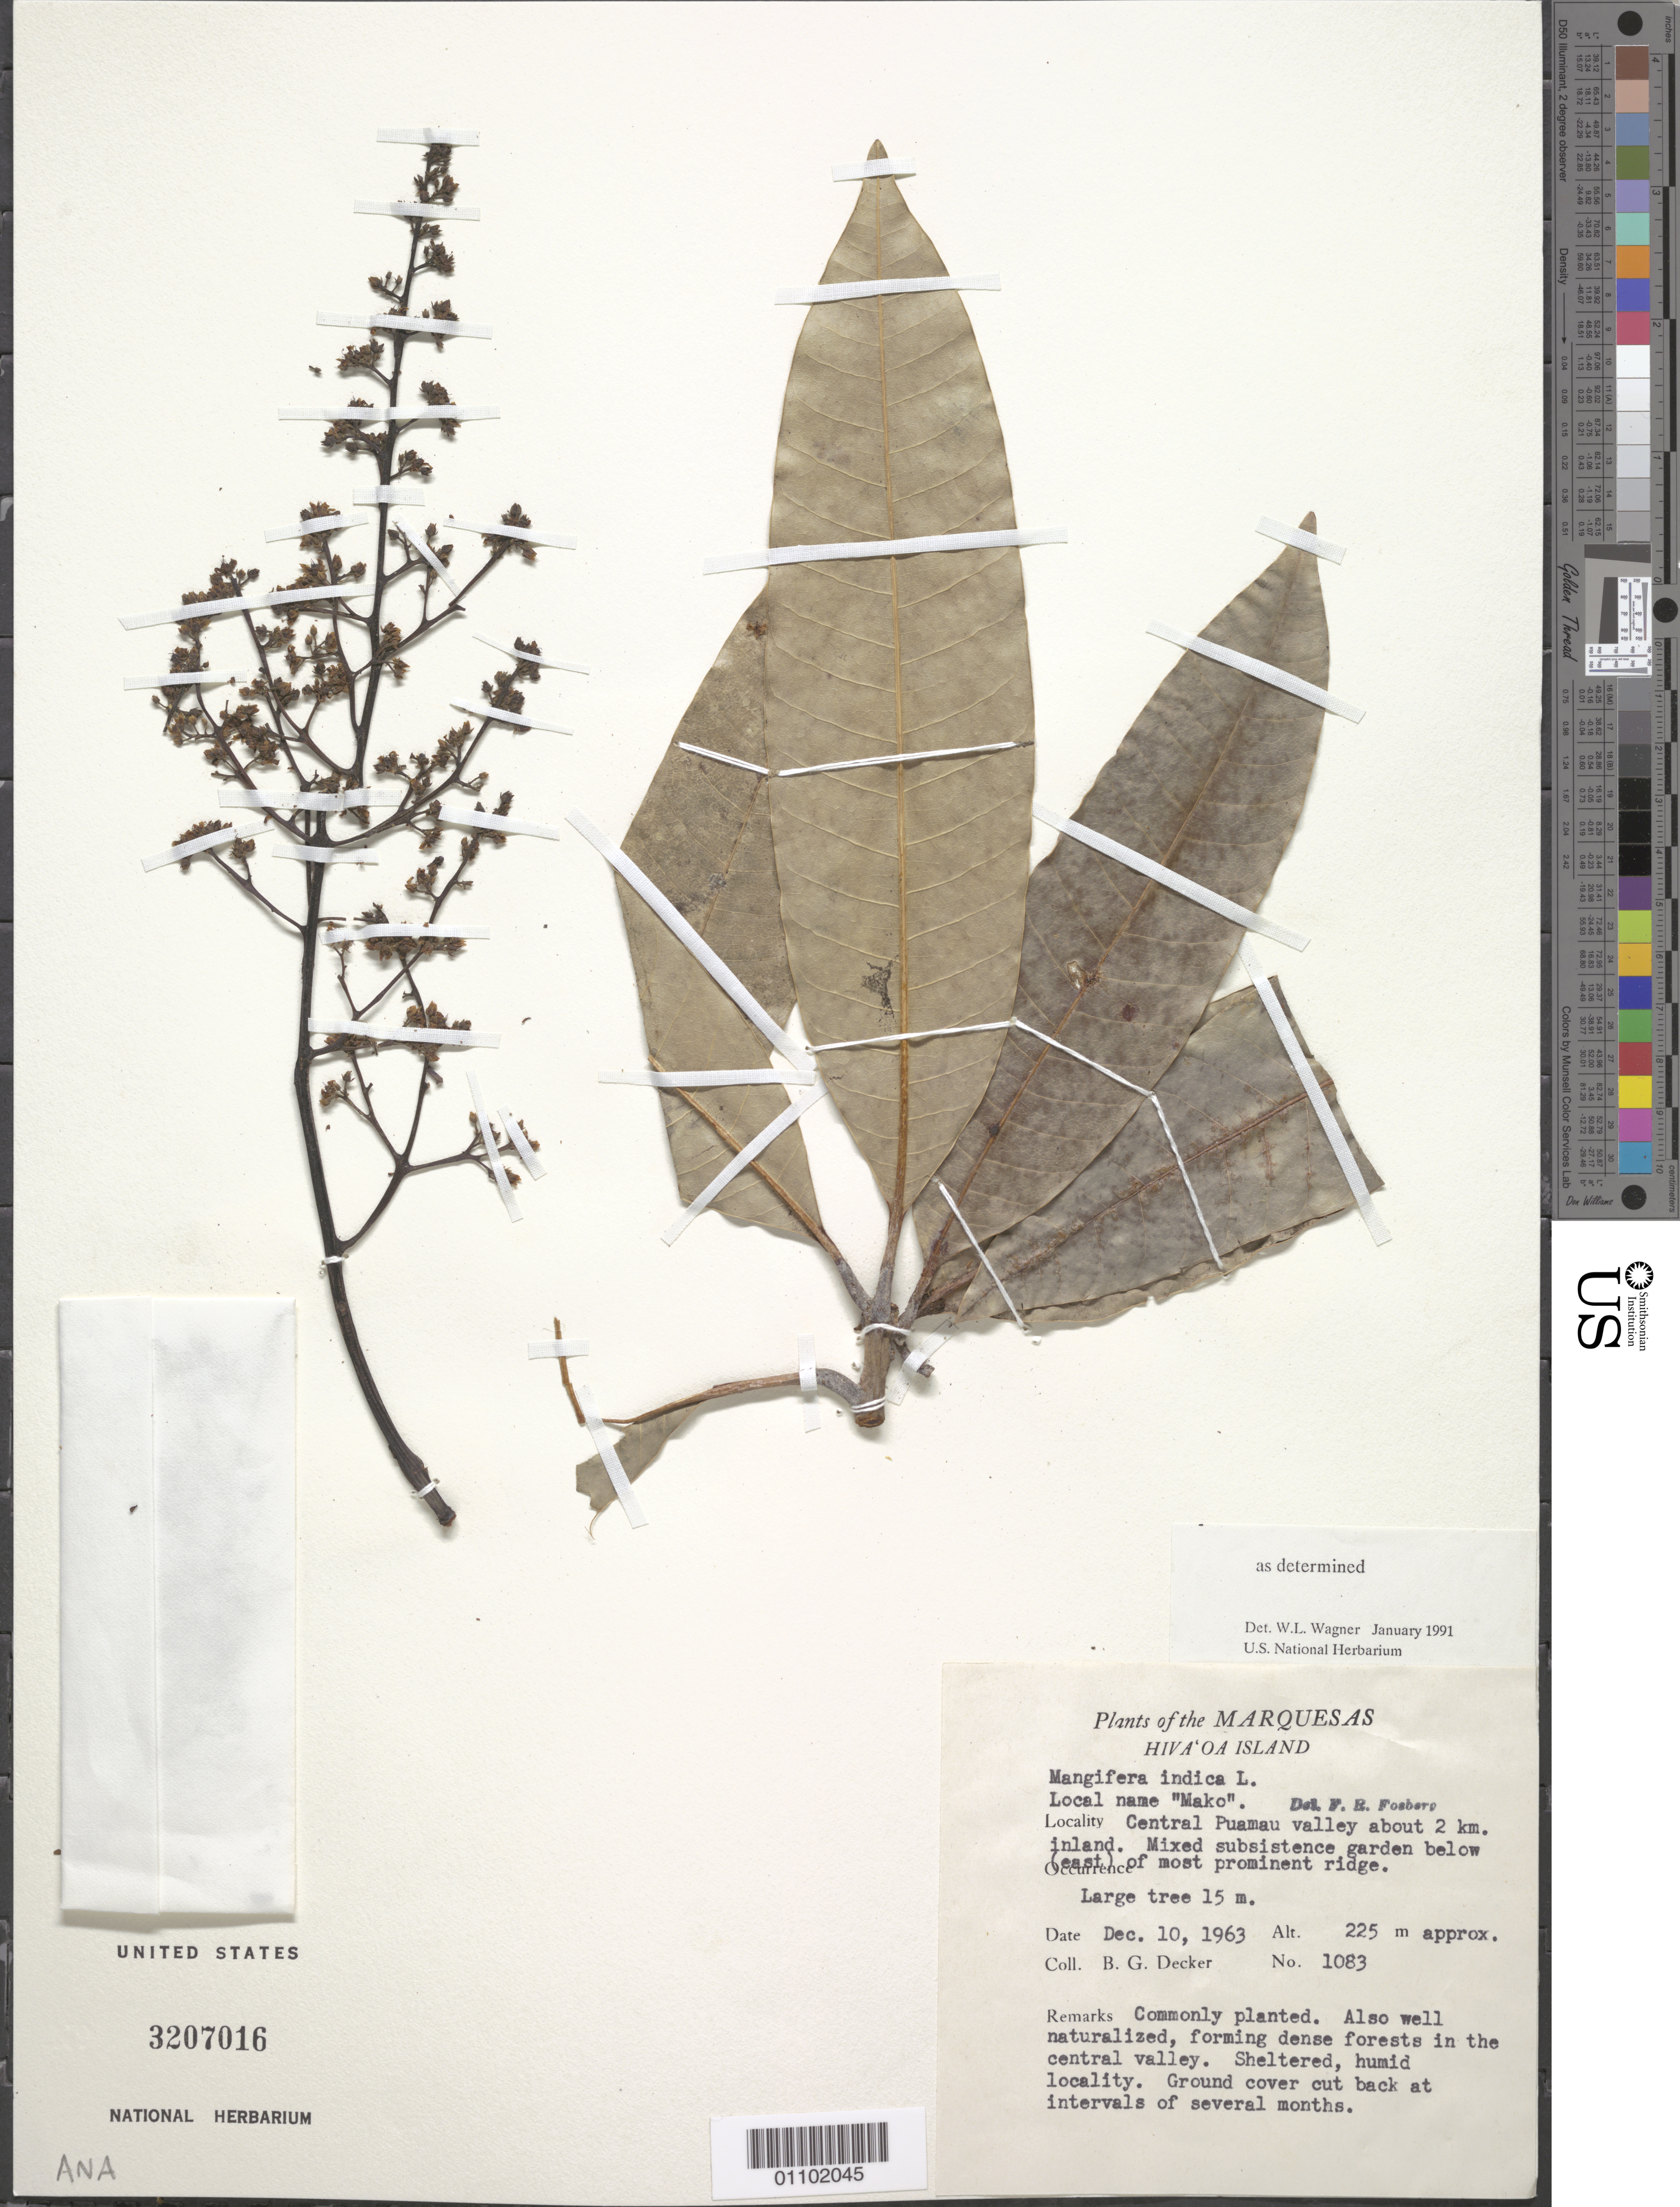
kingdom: Plantae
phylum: Tracheophyta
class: Magnoliopsida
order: Sapindales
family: Anacardiaceae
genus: Mangifera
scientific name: Mangifera indica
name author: L.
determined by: Wagner, W. L., (BOT), Smithsonian Institution - National Museum of Natural History (UNITED STATES)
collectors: B. G. Decker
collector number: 1083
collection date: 1963-12-10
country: French Polynesia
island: Hiva Oa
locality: central Puamau Valley, about 2 km inland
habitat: Mixed subsistence garden below (east of) most prominent ridge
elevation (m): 225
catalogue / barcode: US 3207016